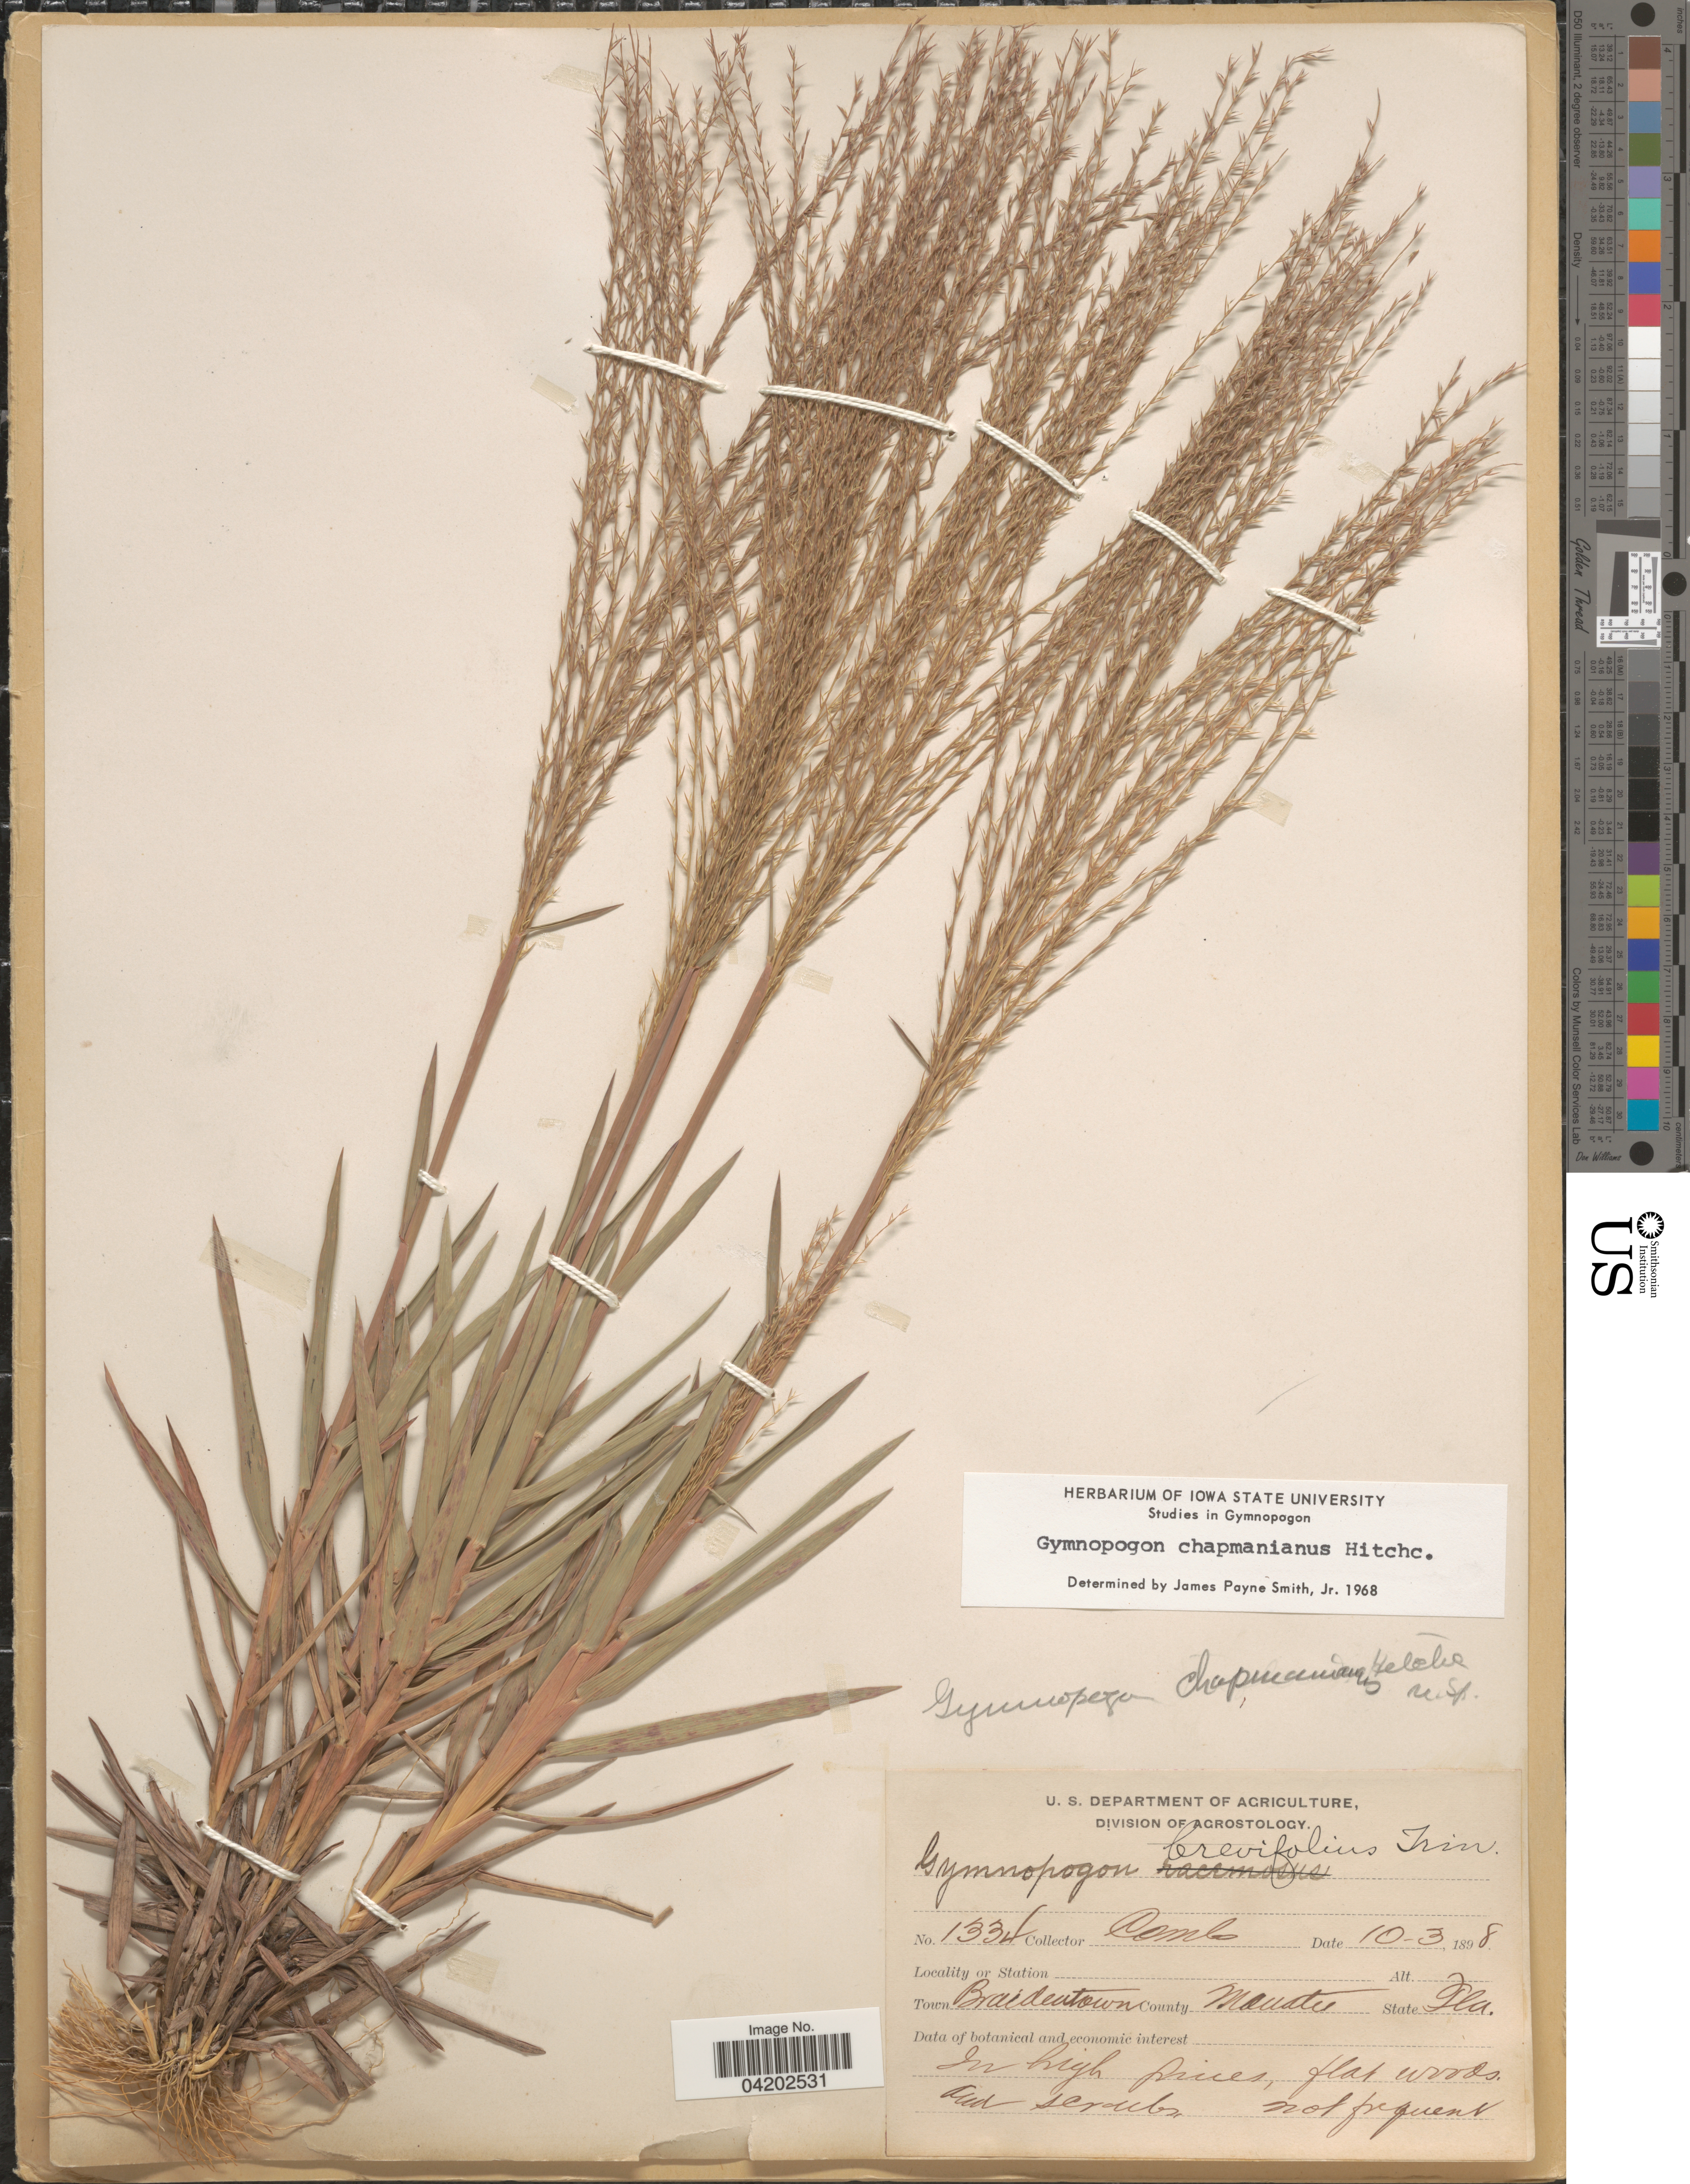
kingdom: Plantae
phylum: Tracheophyta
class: Liliopsida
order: Poales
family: Poaceae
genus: Gymnopogon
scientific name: Gymnopogon chapmanianum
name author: Hitchc.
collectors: -. Combs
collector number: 1334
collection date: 1898-10-03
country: United States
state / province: Florida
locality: Town Braidentown. County Manatee.